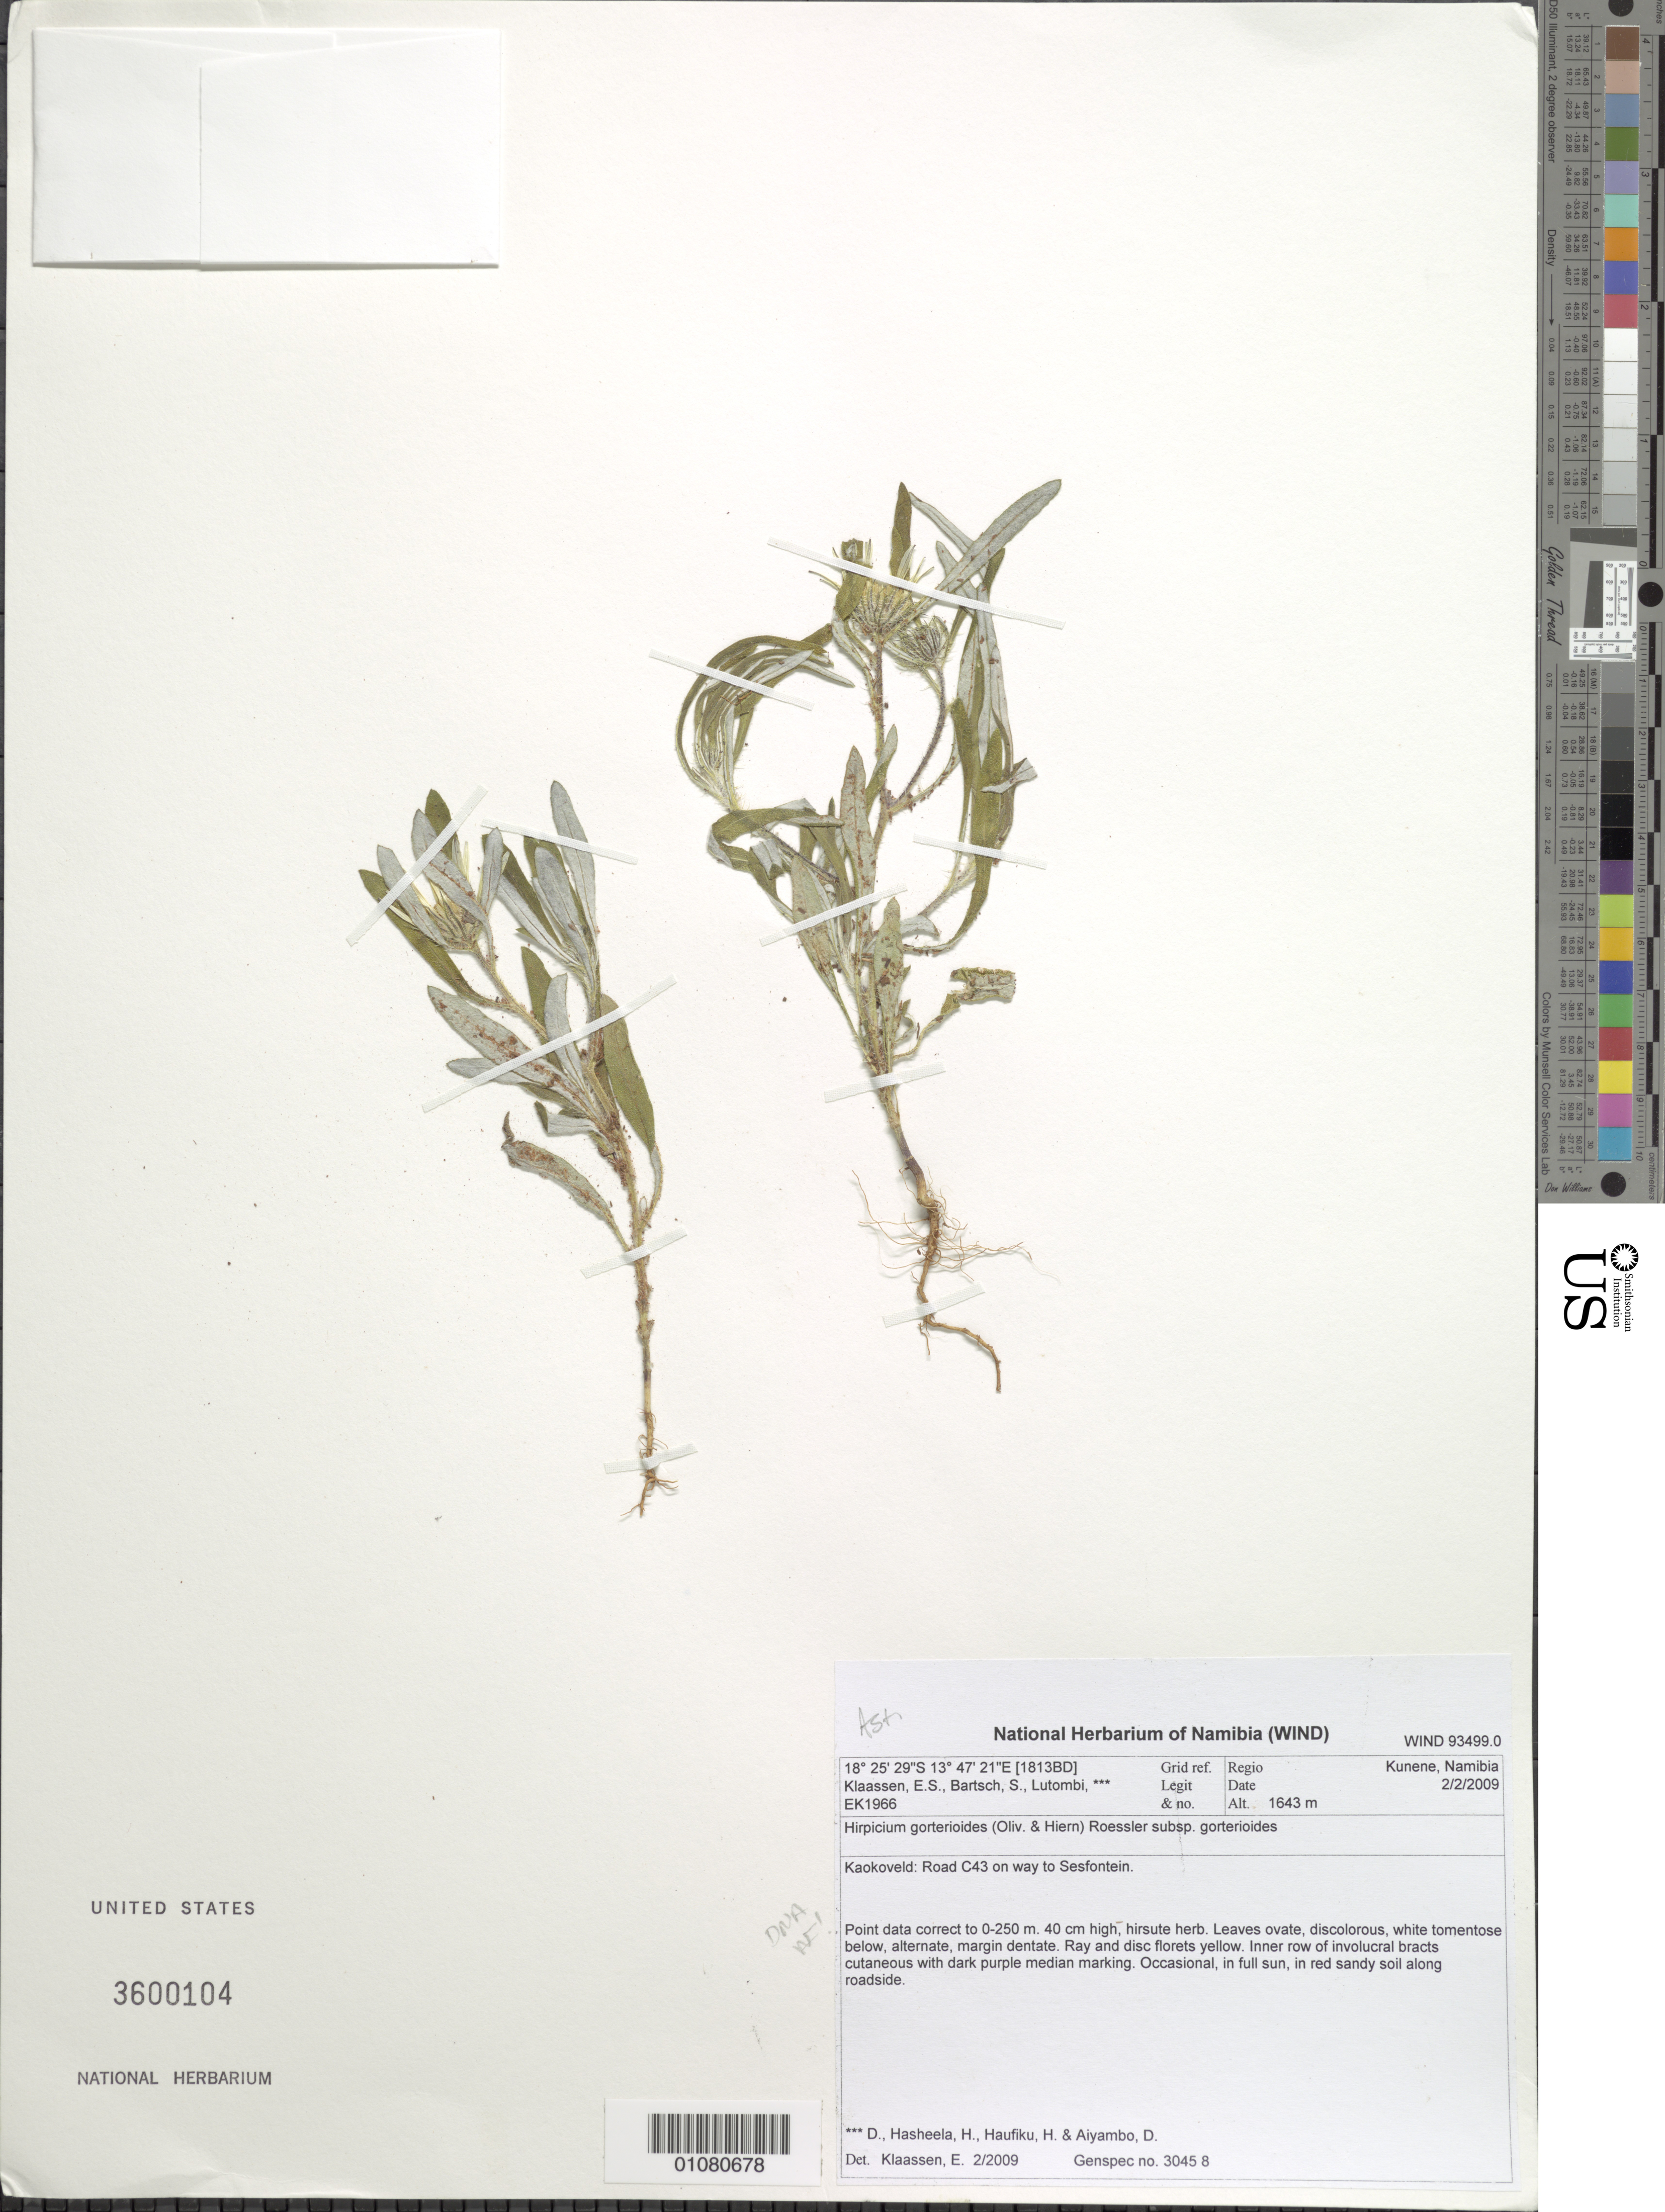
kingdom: Plantae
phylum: Tracheophyta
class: Magnoliopsida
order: Asterales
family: Asteraceae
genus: Hirpicium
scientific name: Hirpicium gorterioides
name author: (Oliv. & Hiern) Roessler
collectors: E. S. Klaassen, S. Bartsch, D. Lutombi, H. Hasheela, H. Haufiku & D. Aiyambo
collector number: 1966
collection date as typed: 2 February 2009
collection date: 2009-02-02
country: Namibia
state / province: Kunene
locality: Kaokoveld: Road C43 on way to Sesfontein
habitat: Full sun, in red sandy soil along roadside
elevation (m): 1643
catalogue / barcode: US 3600104